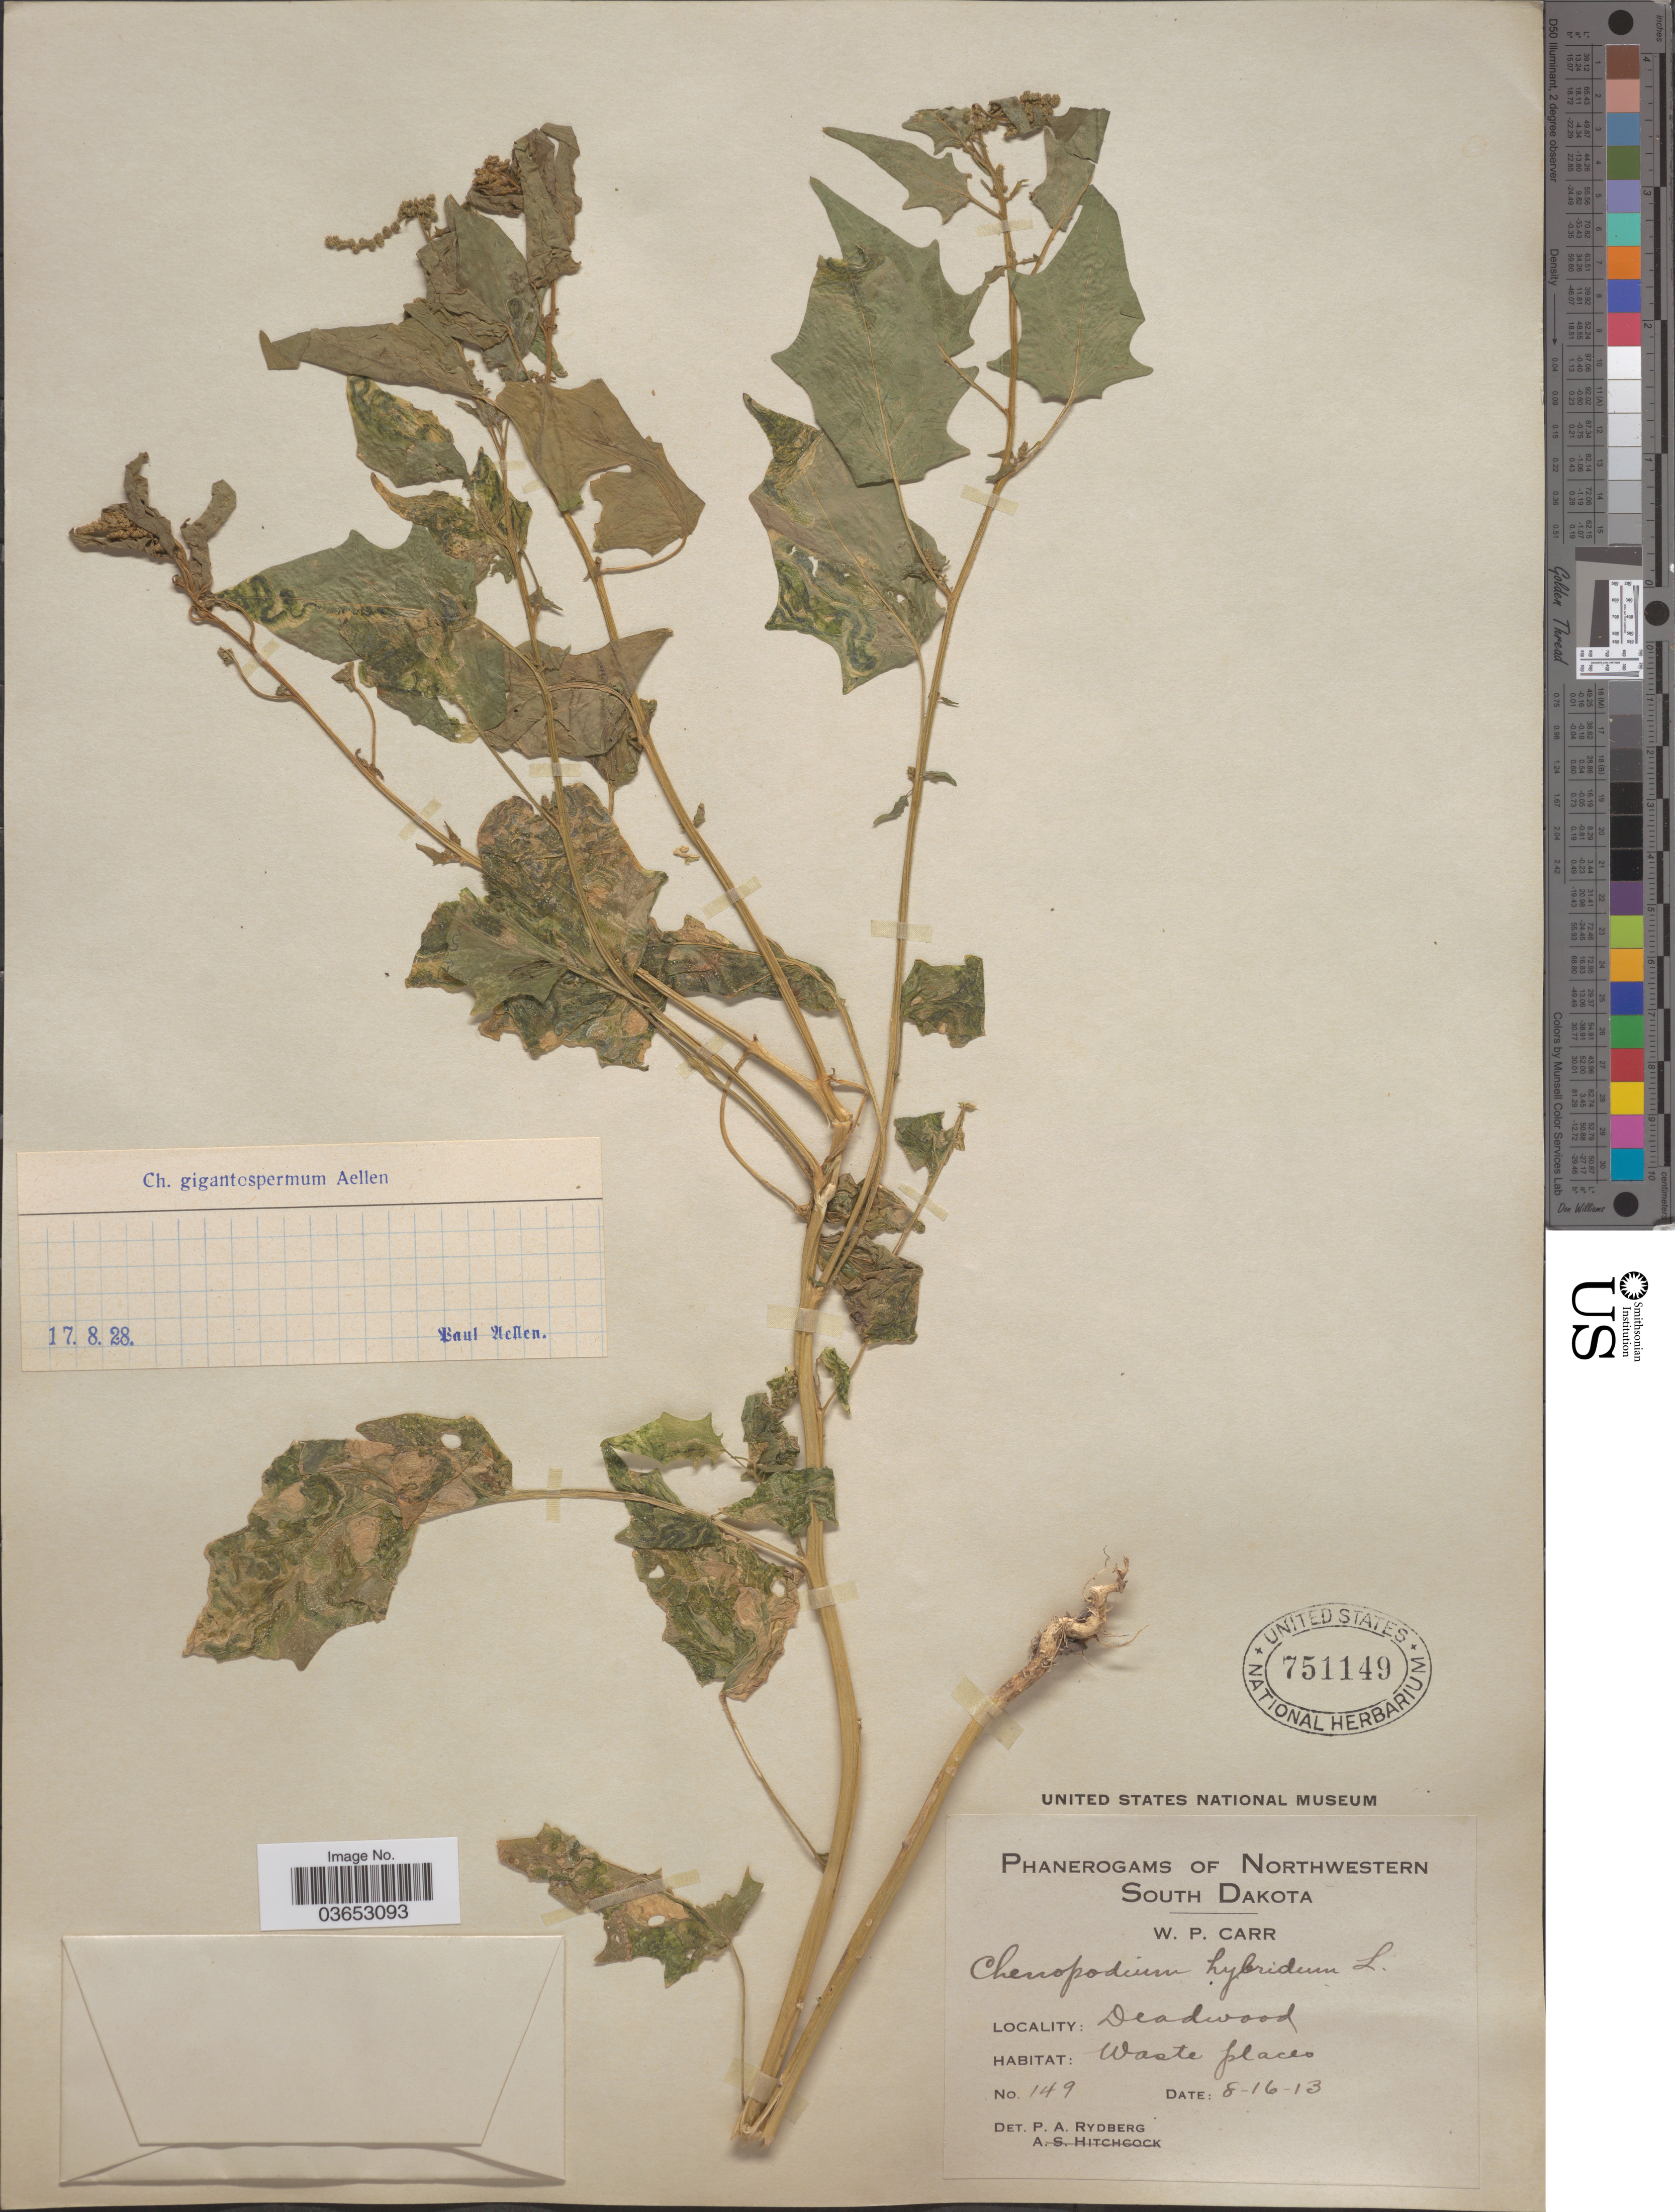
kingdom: Plantae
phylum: Tracheophyta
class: Magnoliopsida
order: Caryophyllales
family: Amaranthaceae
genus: Chenopodium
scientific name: Chenopodium gigantospermum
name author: Aellen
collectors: W. Carr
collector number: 149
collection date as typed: Transcribed d/m/y: 16/8/13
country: United States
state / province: South Dakota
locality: Northwestern South Dakota. Deadwood.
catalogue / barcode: US 751149